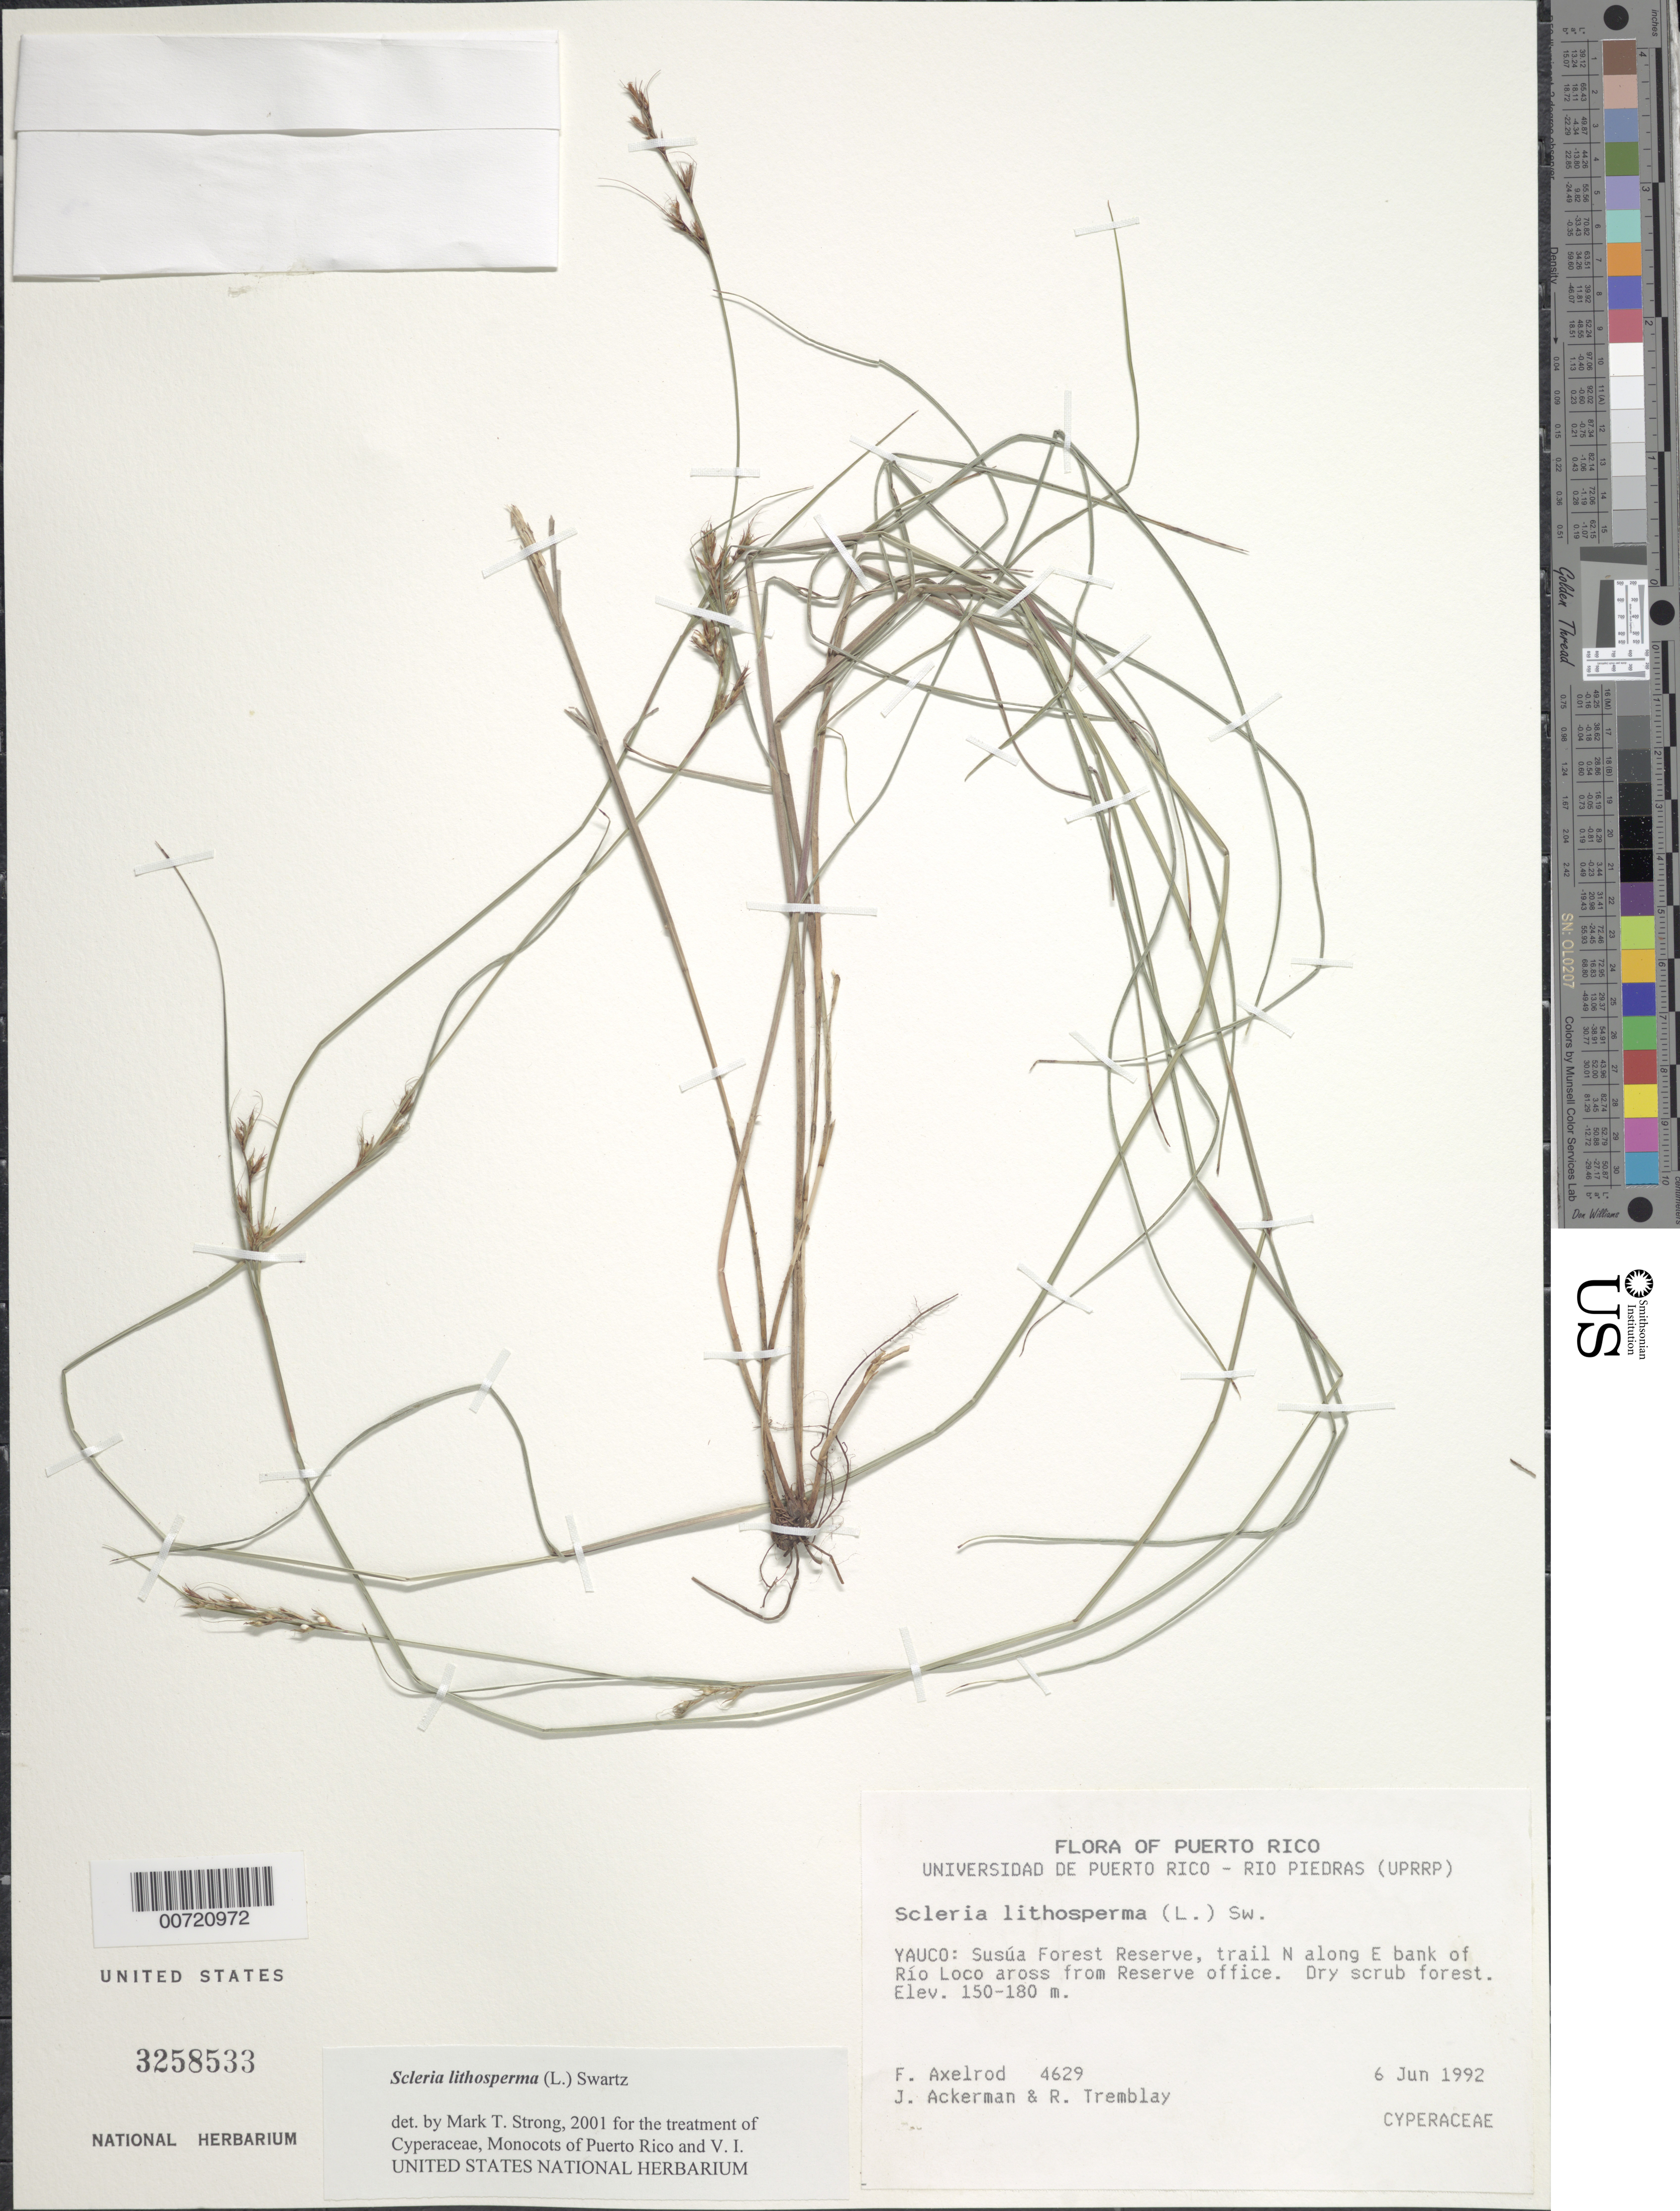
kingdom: Plantae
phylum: Tracheophyta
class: Liliopsida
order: Poales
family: Cyperaceae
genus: Scleria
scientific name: Scleria lithosperma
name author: (L.) Sw.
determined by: Strong, M. T., (US), Smithsonian Institution - National Museum of Natural History (UNITED STATES)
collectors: F. S. Axelrod, J. Ackerman & R. L. Tremblay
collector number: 4629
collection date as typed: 06 Jun 1992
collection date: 1992-06-06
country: Puerto Rico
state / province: Yauco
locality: Yauco: Susúa Forest Reserve, trail N along E bank of Río Loco across from reserve office.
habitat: Dry scrub forest.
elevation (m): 150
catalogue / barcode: US 3258533